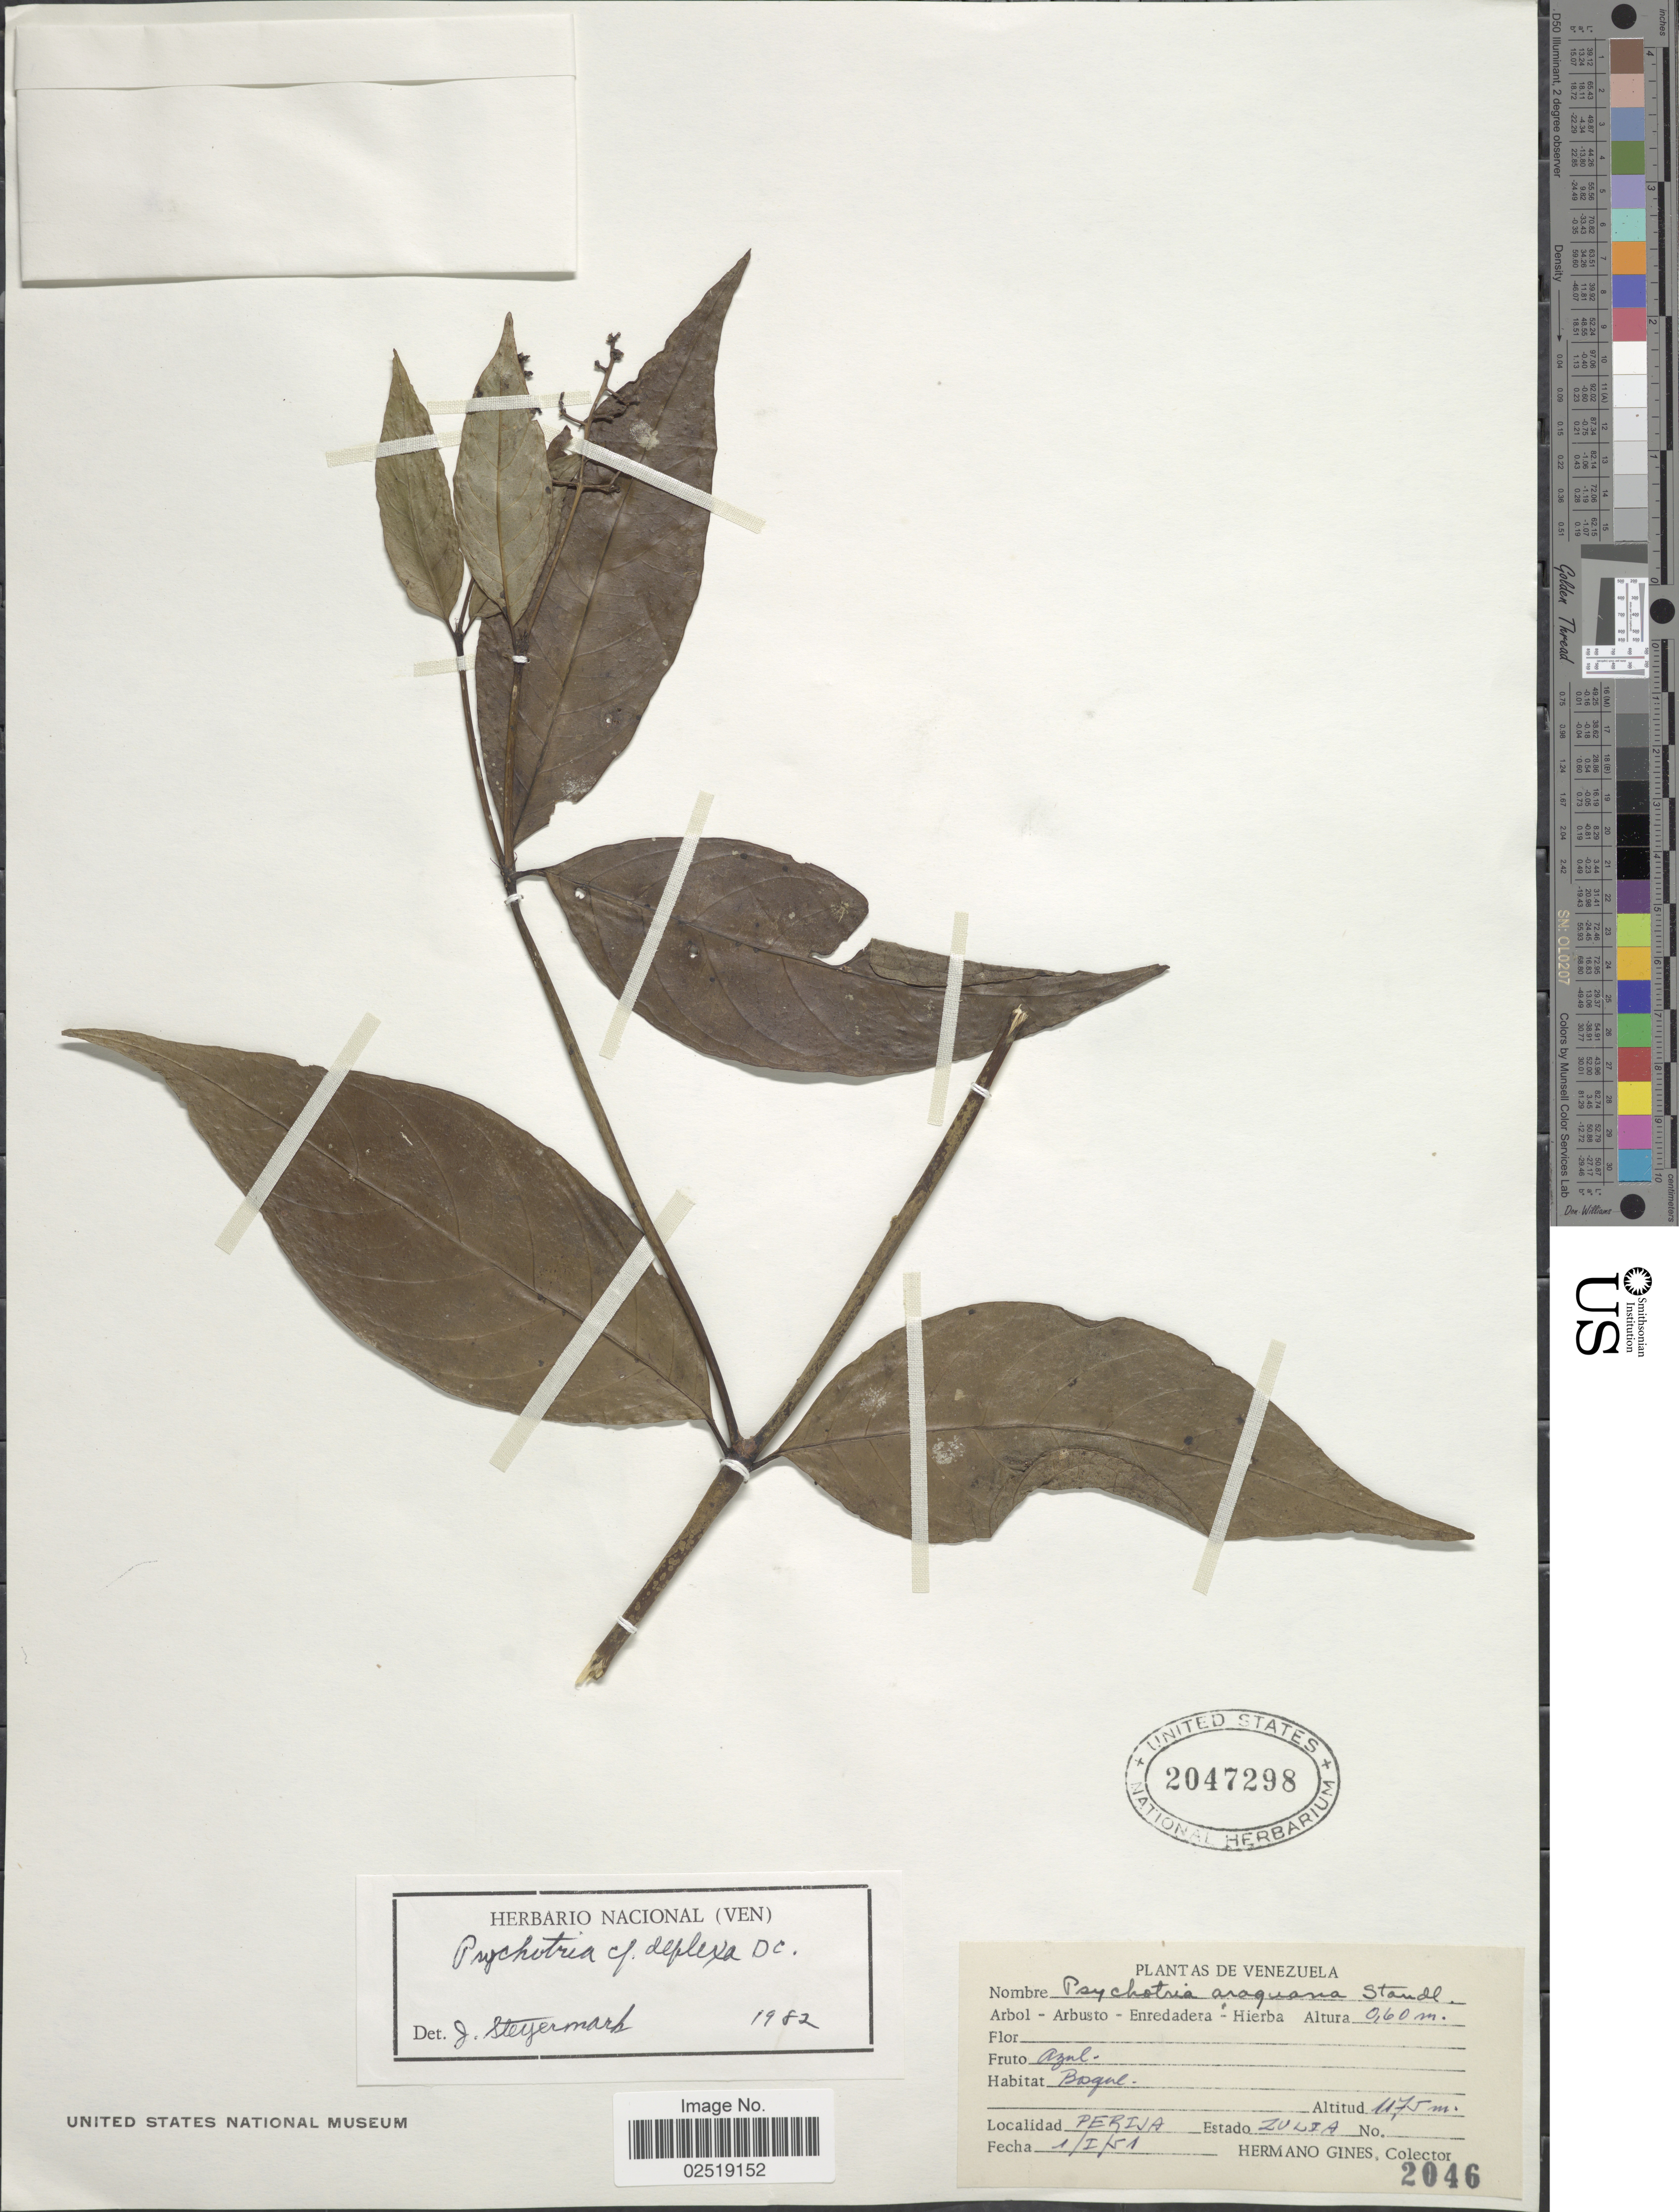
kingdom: Plantae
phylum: Tracheophyta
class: Magnoliopsida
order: Gentianales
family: Rubiaceae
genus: Psychotria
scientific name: Psychotria deflexa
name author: DC.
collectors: Bro. Gines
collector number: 2046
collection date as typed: Transcribed d/m/y: 1/1/51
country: Venezuela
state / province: Zulia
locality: Perija, Zulia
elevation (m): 1175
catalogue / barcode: US 2047298